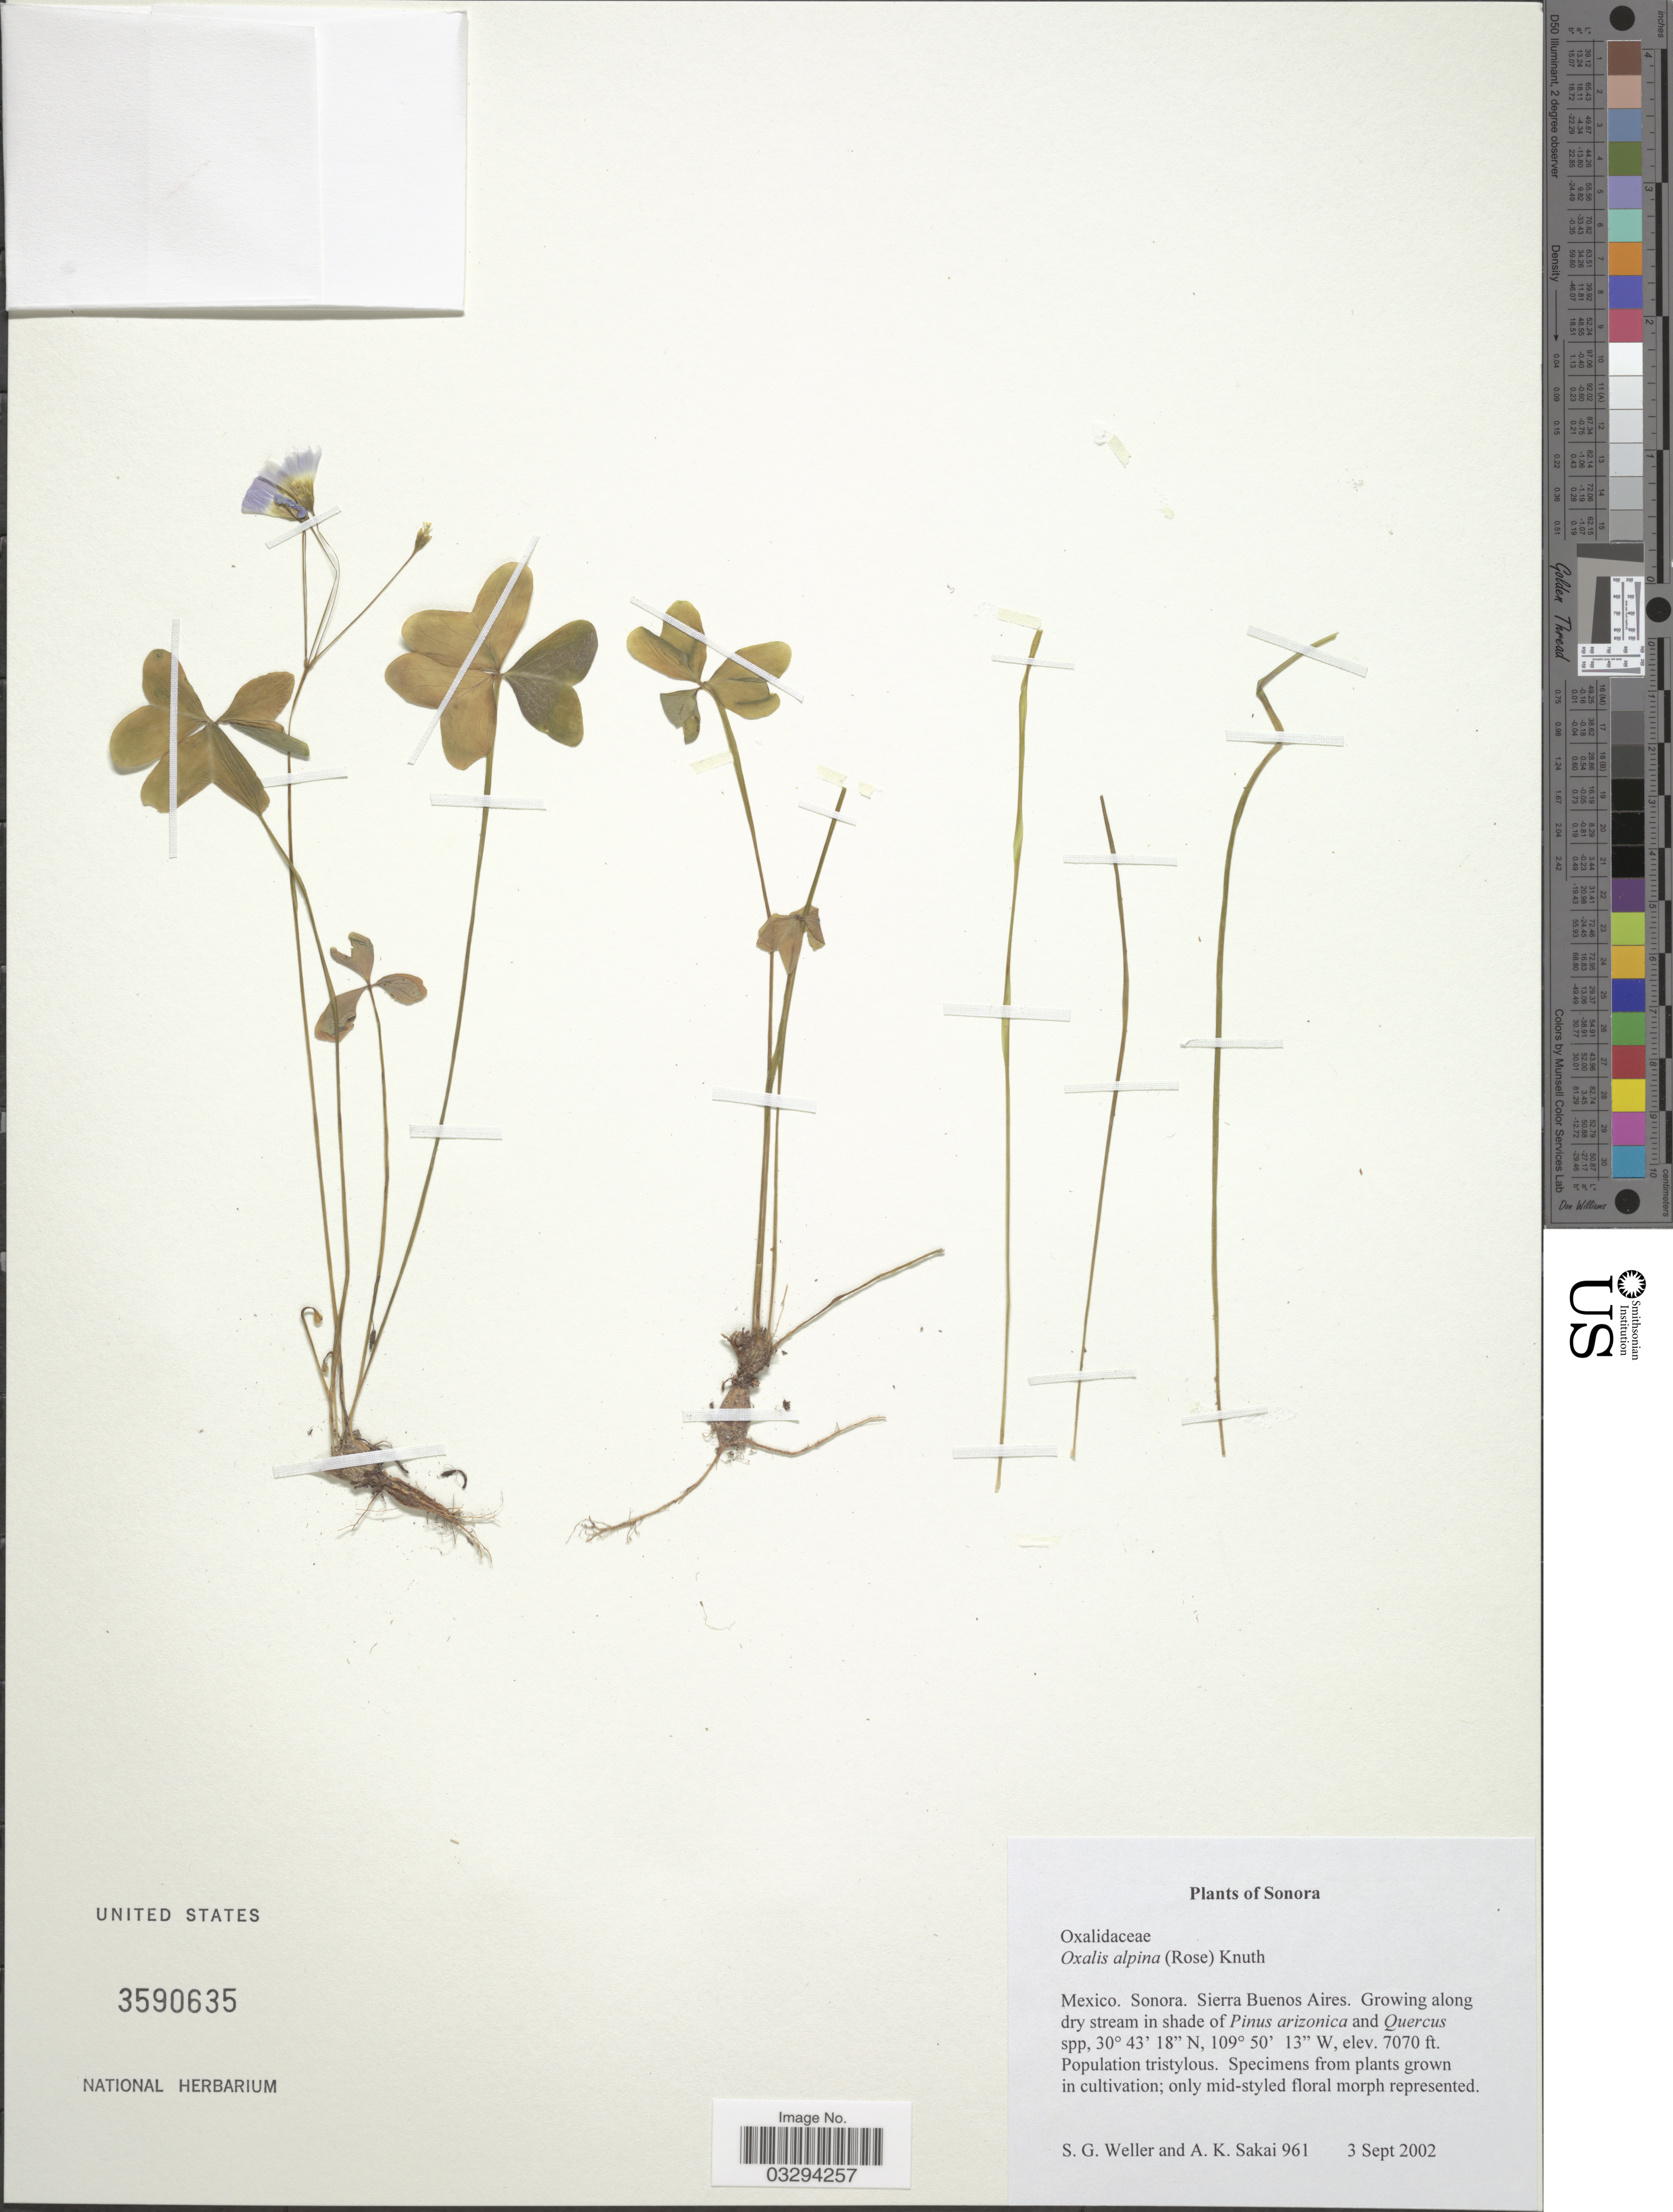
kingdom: Plantae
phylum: Tracheophyta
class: Magnoliopsida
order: Oxalidales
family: Oxalidaceae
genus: Oxalis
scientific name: Oxalis alpina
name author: (Rose) R. Knuth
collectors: S. G. Weller & A. Sakai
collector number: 961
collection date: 2002-09-03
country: Mexico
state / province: Sonora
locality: Sierra Buenos Aires.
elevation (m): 2155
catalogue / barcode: US 3590635